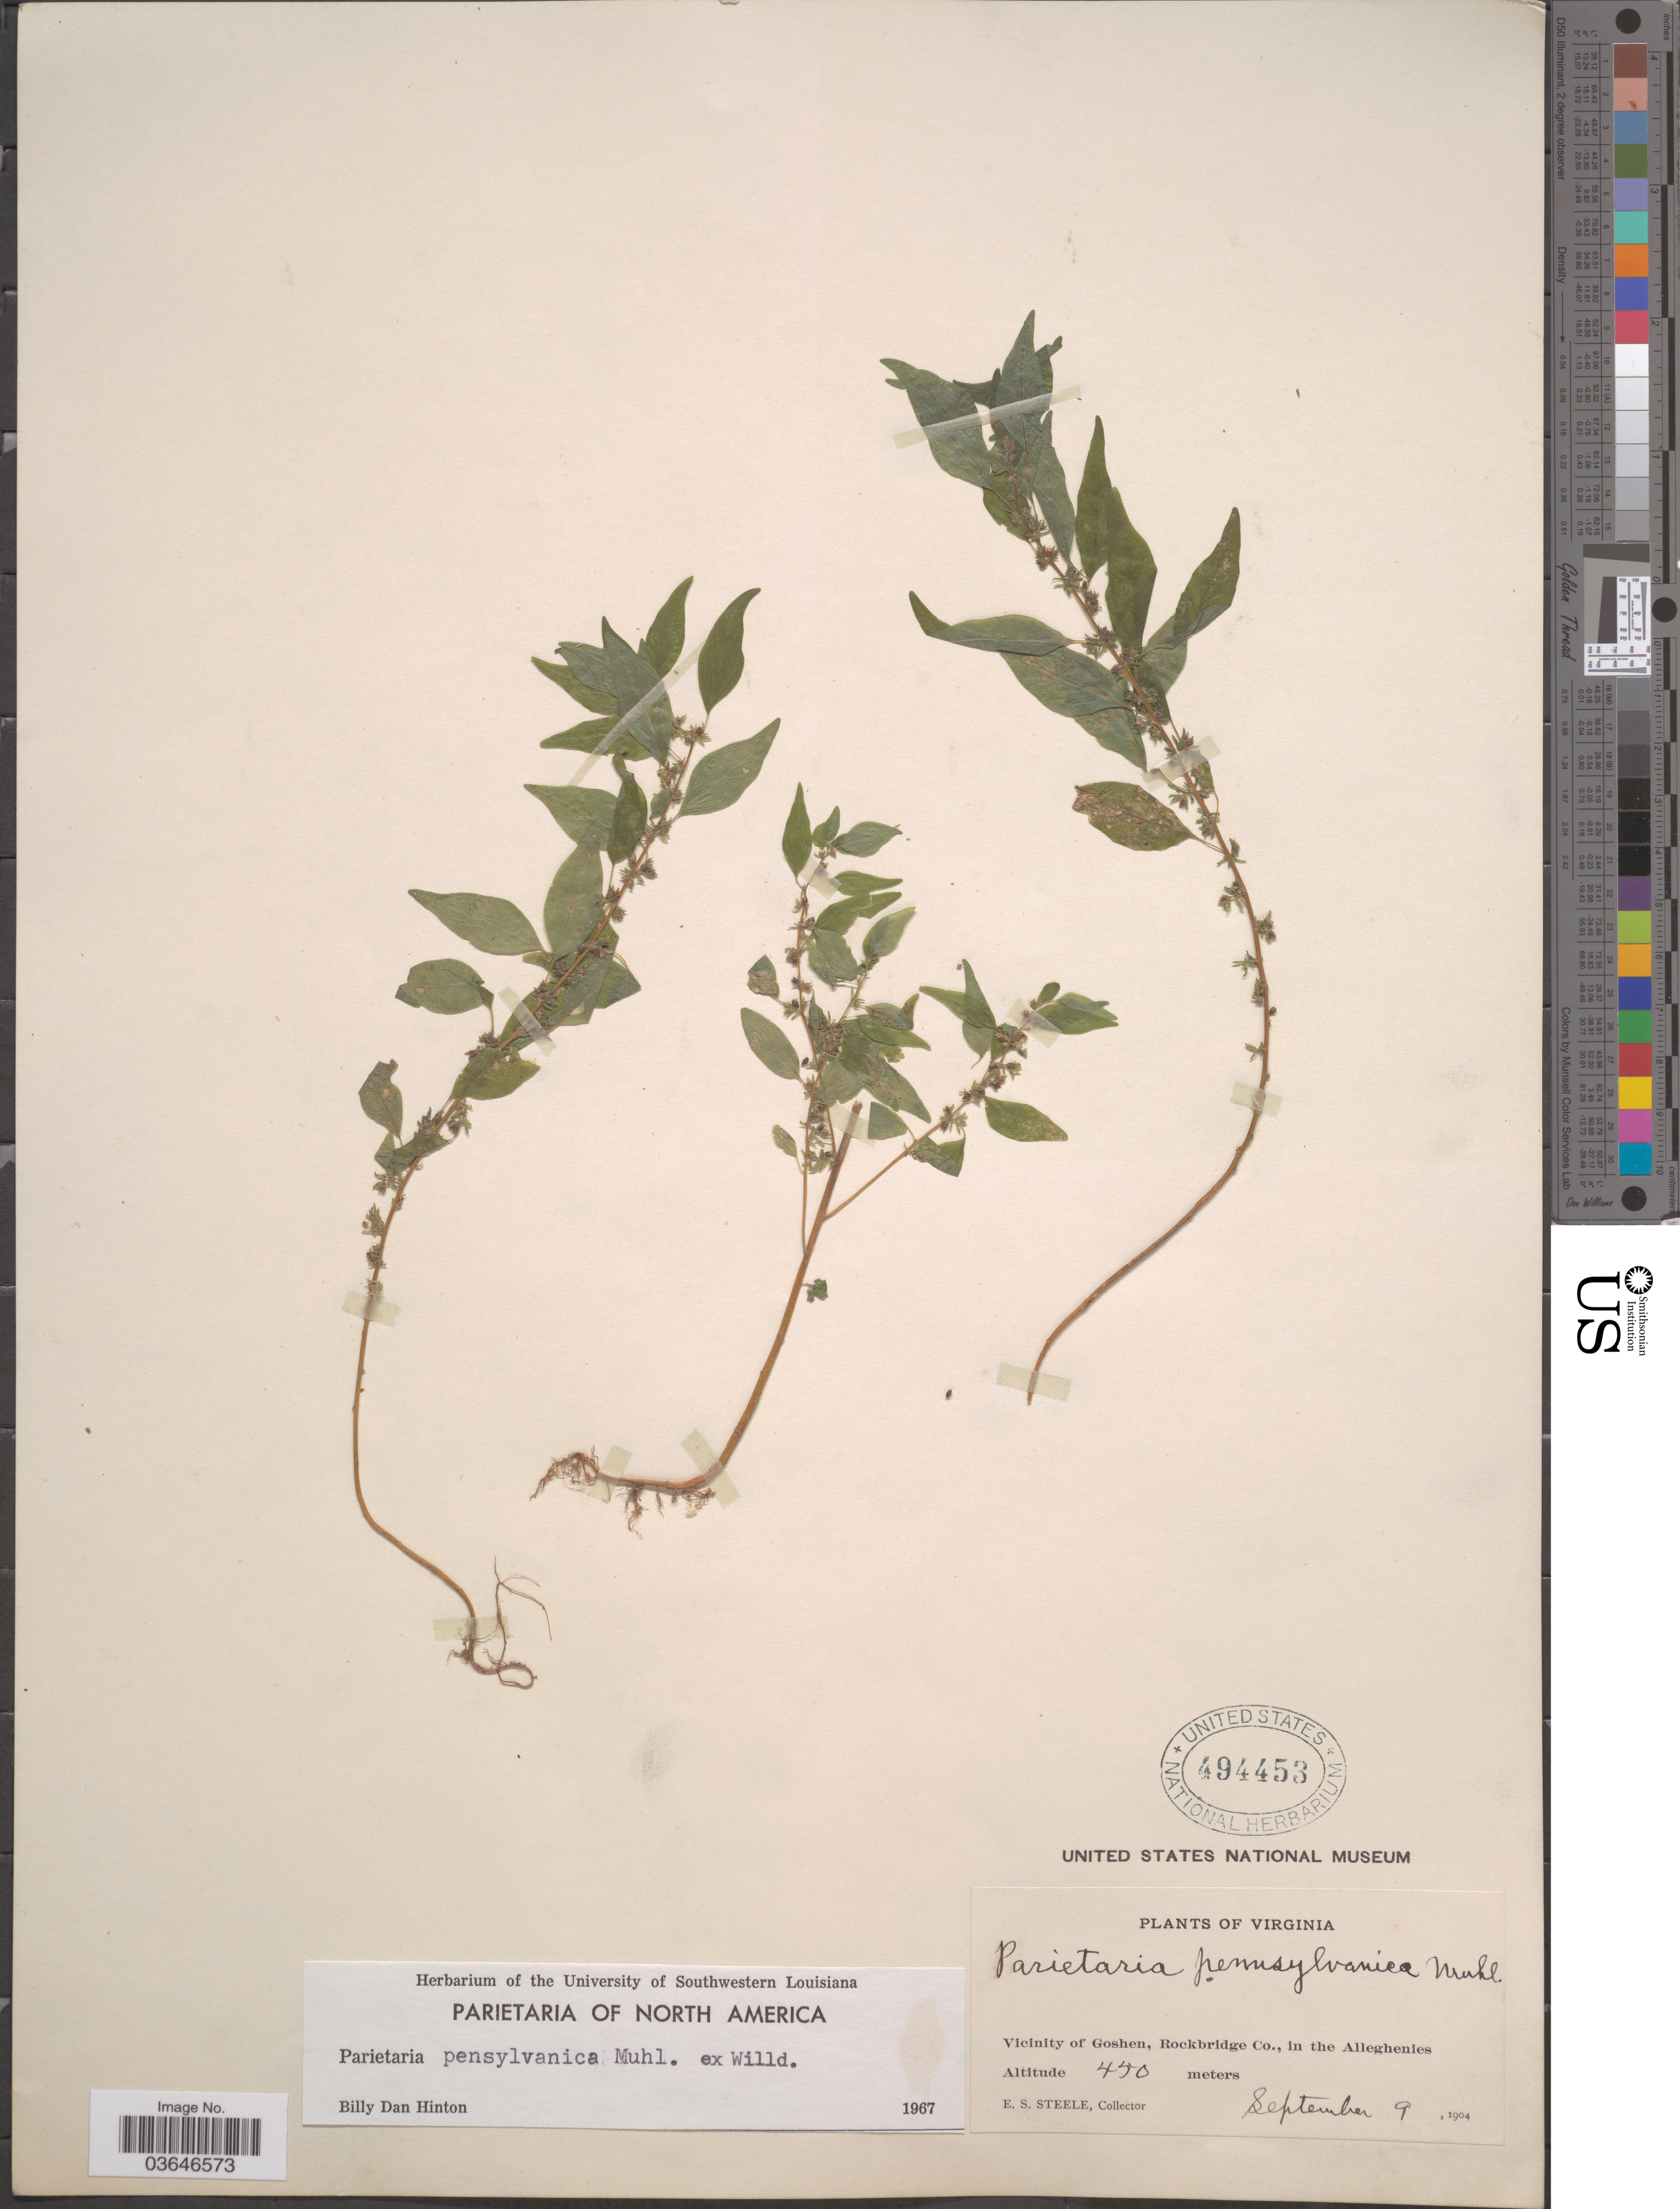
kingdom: Plantae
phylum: Tracheophyta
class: Magnoliopsida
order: Rosales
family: Urticaceae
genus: Parietaria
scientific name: Parietaria pensylvanica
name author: Muhl. ex Willd.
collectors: E. Steele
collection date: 1904-09-09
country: United States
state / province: Virginia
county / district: Rockbridge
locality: Vicinity of Goshen, Rockbridge Co., in the Alleghenies.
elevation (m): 450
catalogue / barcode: US 494453